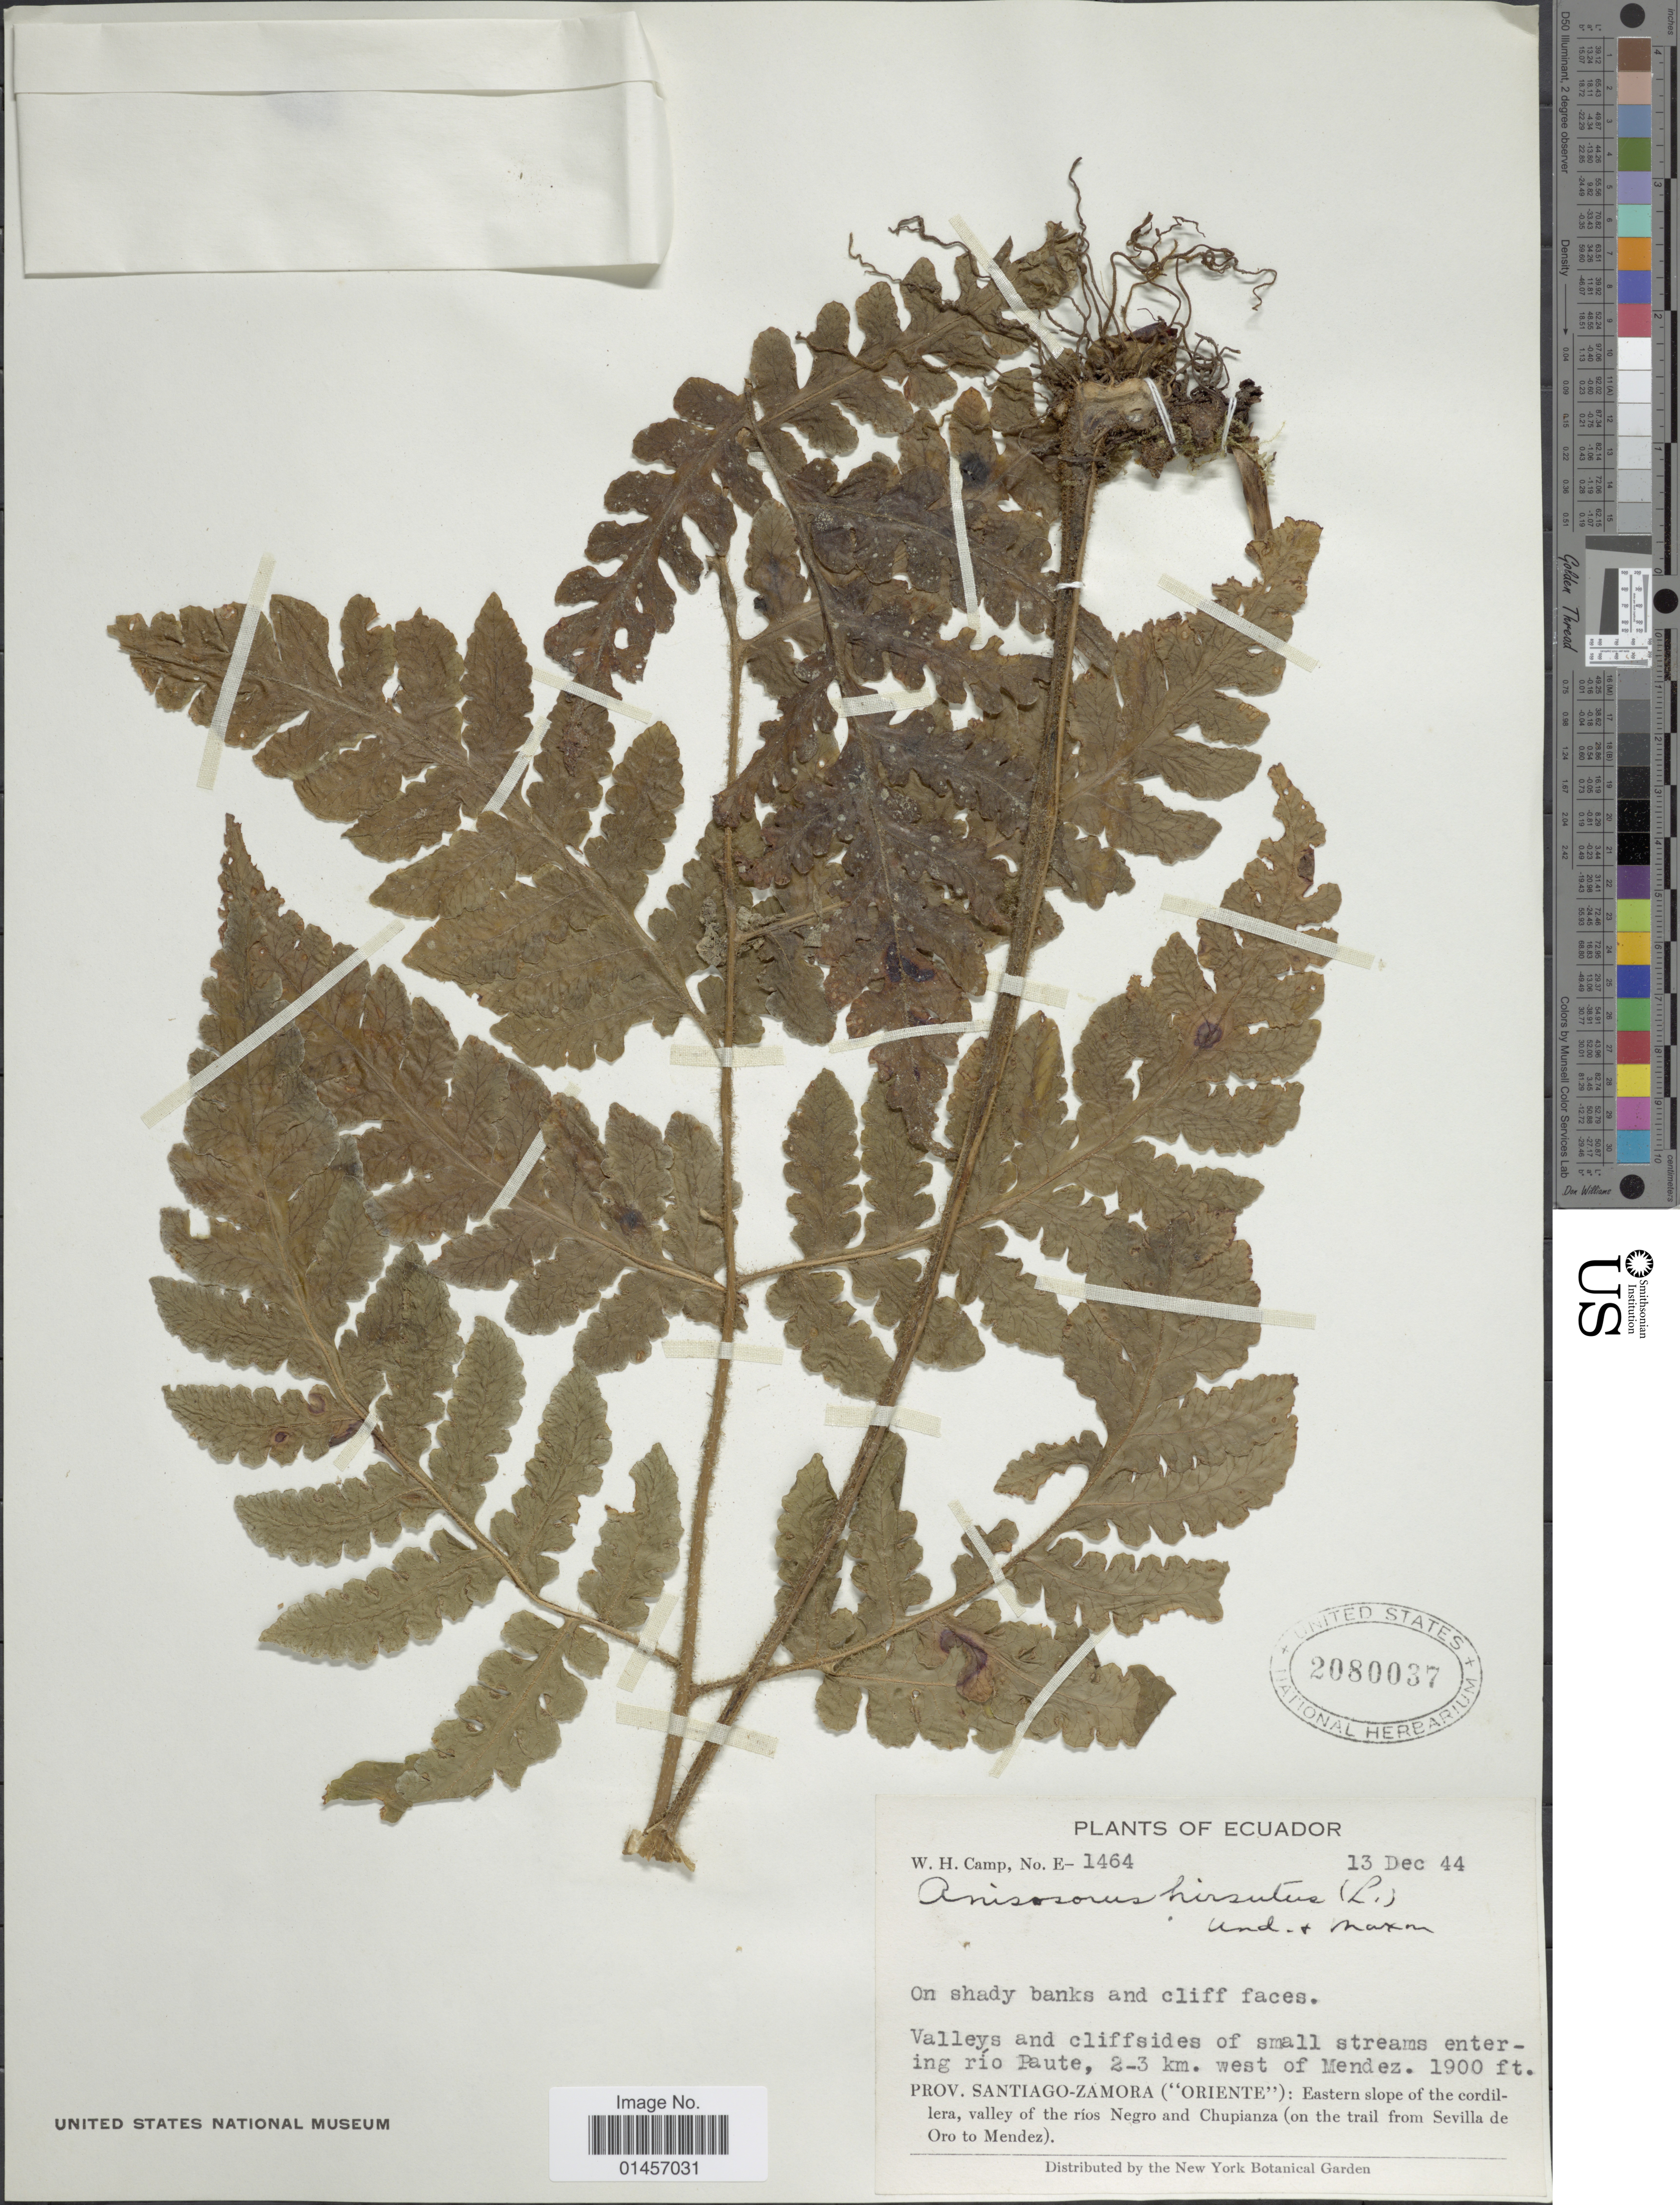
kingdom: Plantae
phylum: Tracheophyta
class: Polypodiopsida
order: Polypodiales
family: Lonchitidaceae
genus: Lonchitis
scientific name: Lonchitis hirsuta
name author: L.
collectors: W. H. Camp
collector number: E-1464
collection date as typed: Transcribed d/m/y: 13/12/44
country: Ecuador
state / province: Zamora-Chinchipe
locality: Valleys and cliffsides of small streams entering rio Paute, 2-3 km. west of Mendez. Prov.Santiago-Zamora ("Oriente") : Eastern slope of the cordillera, valley of the rios Negros and Chupianza (on the trail from Sevilla de Oro to Mendez).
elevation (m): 579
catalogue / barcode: US 2080037